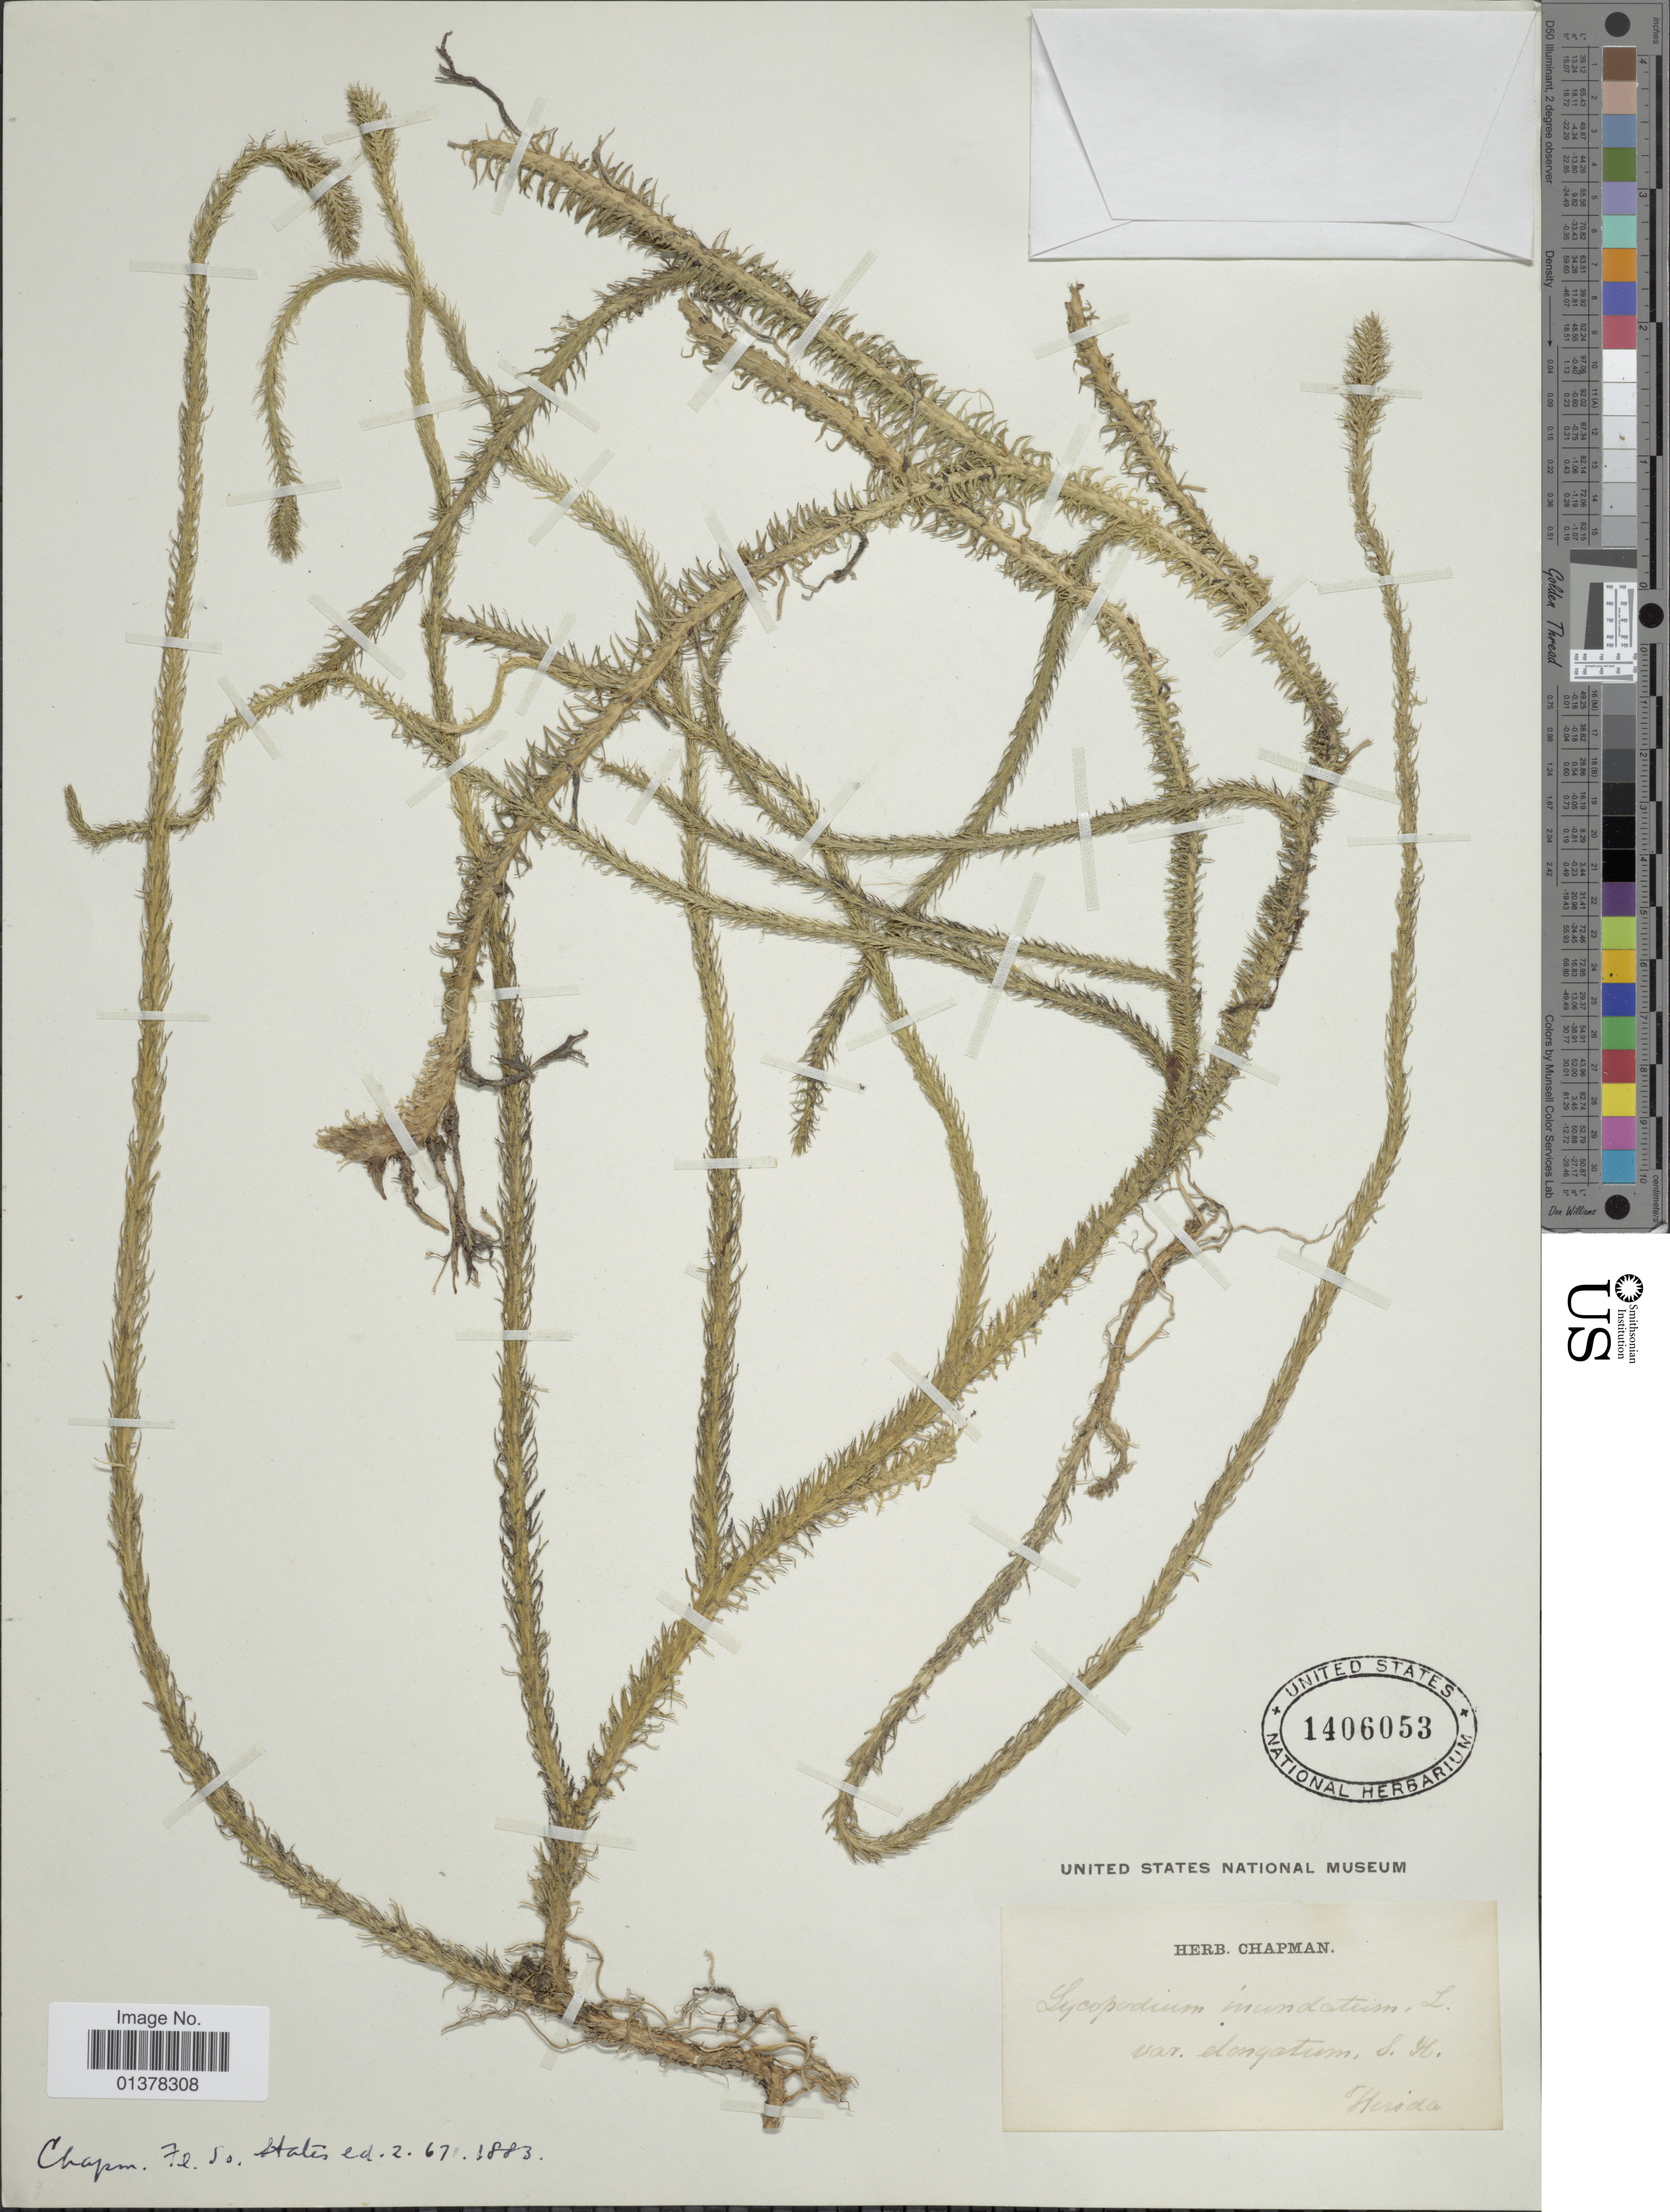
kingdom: Plantae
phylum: Tracheophyta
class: Lycopodiopsida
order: Lycopodiales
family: Lycopodiaceae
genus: Lycopodiella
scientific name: Lycopodiella x copelandii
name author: (Eiger) Cranfill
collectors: ex herb. Chapman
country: United States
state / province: Florida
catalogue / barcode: US 1406053